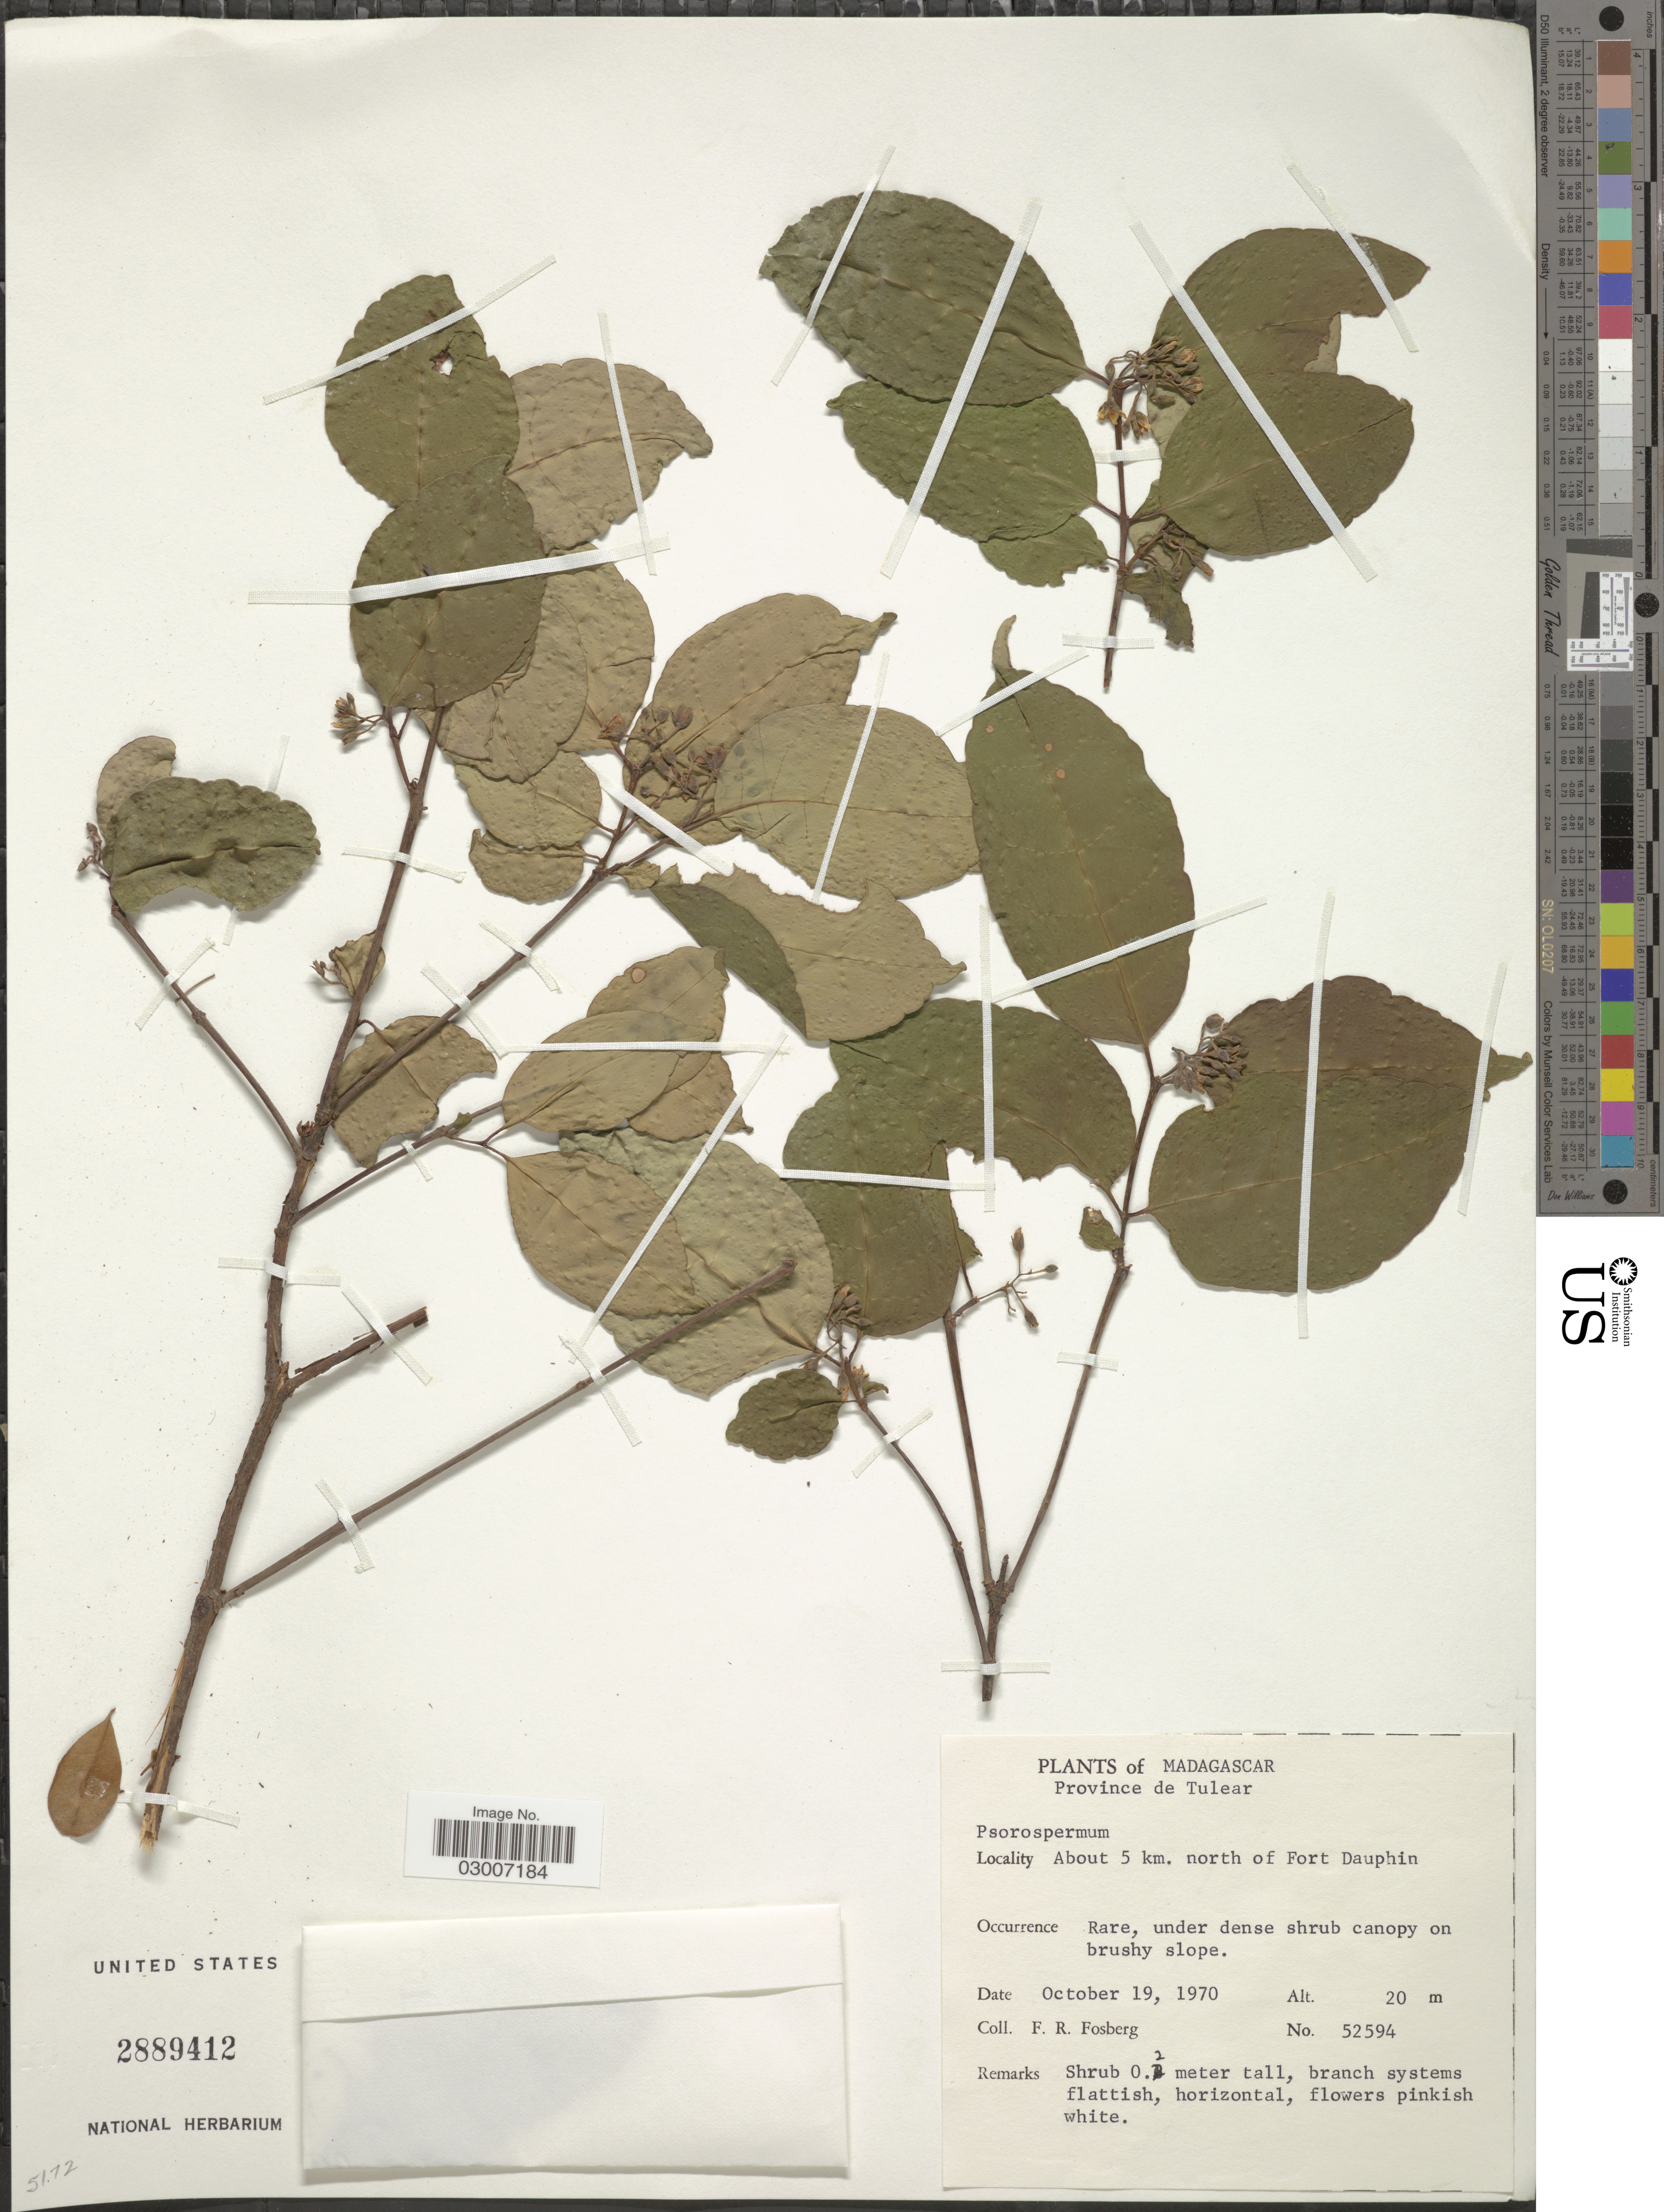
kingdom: Plantae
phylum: Tracheophyta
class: Magnoliopsida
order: Malpighiales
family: Hypericaceae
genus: Psorospermum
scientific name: Psorospermum sp.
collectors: F. R. Fosberg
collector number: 52594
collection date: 1970-10-19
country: Madagascar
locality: Province of Tulear. About 5 km. north of Fort Dauphin.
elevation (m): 20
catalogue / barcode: US 2889412